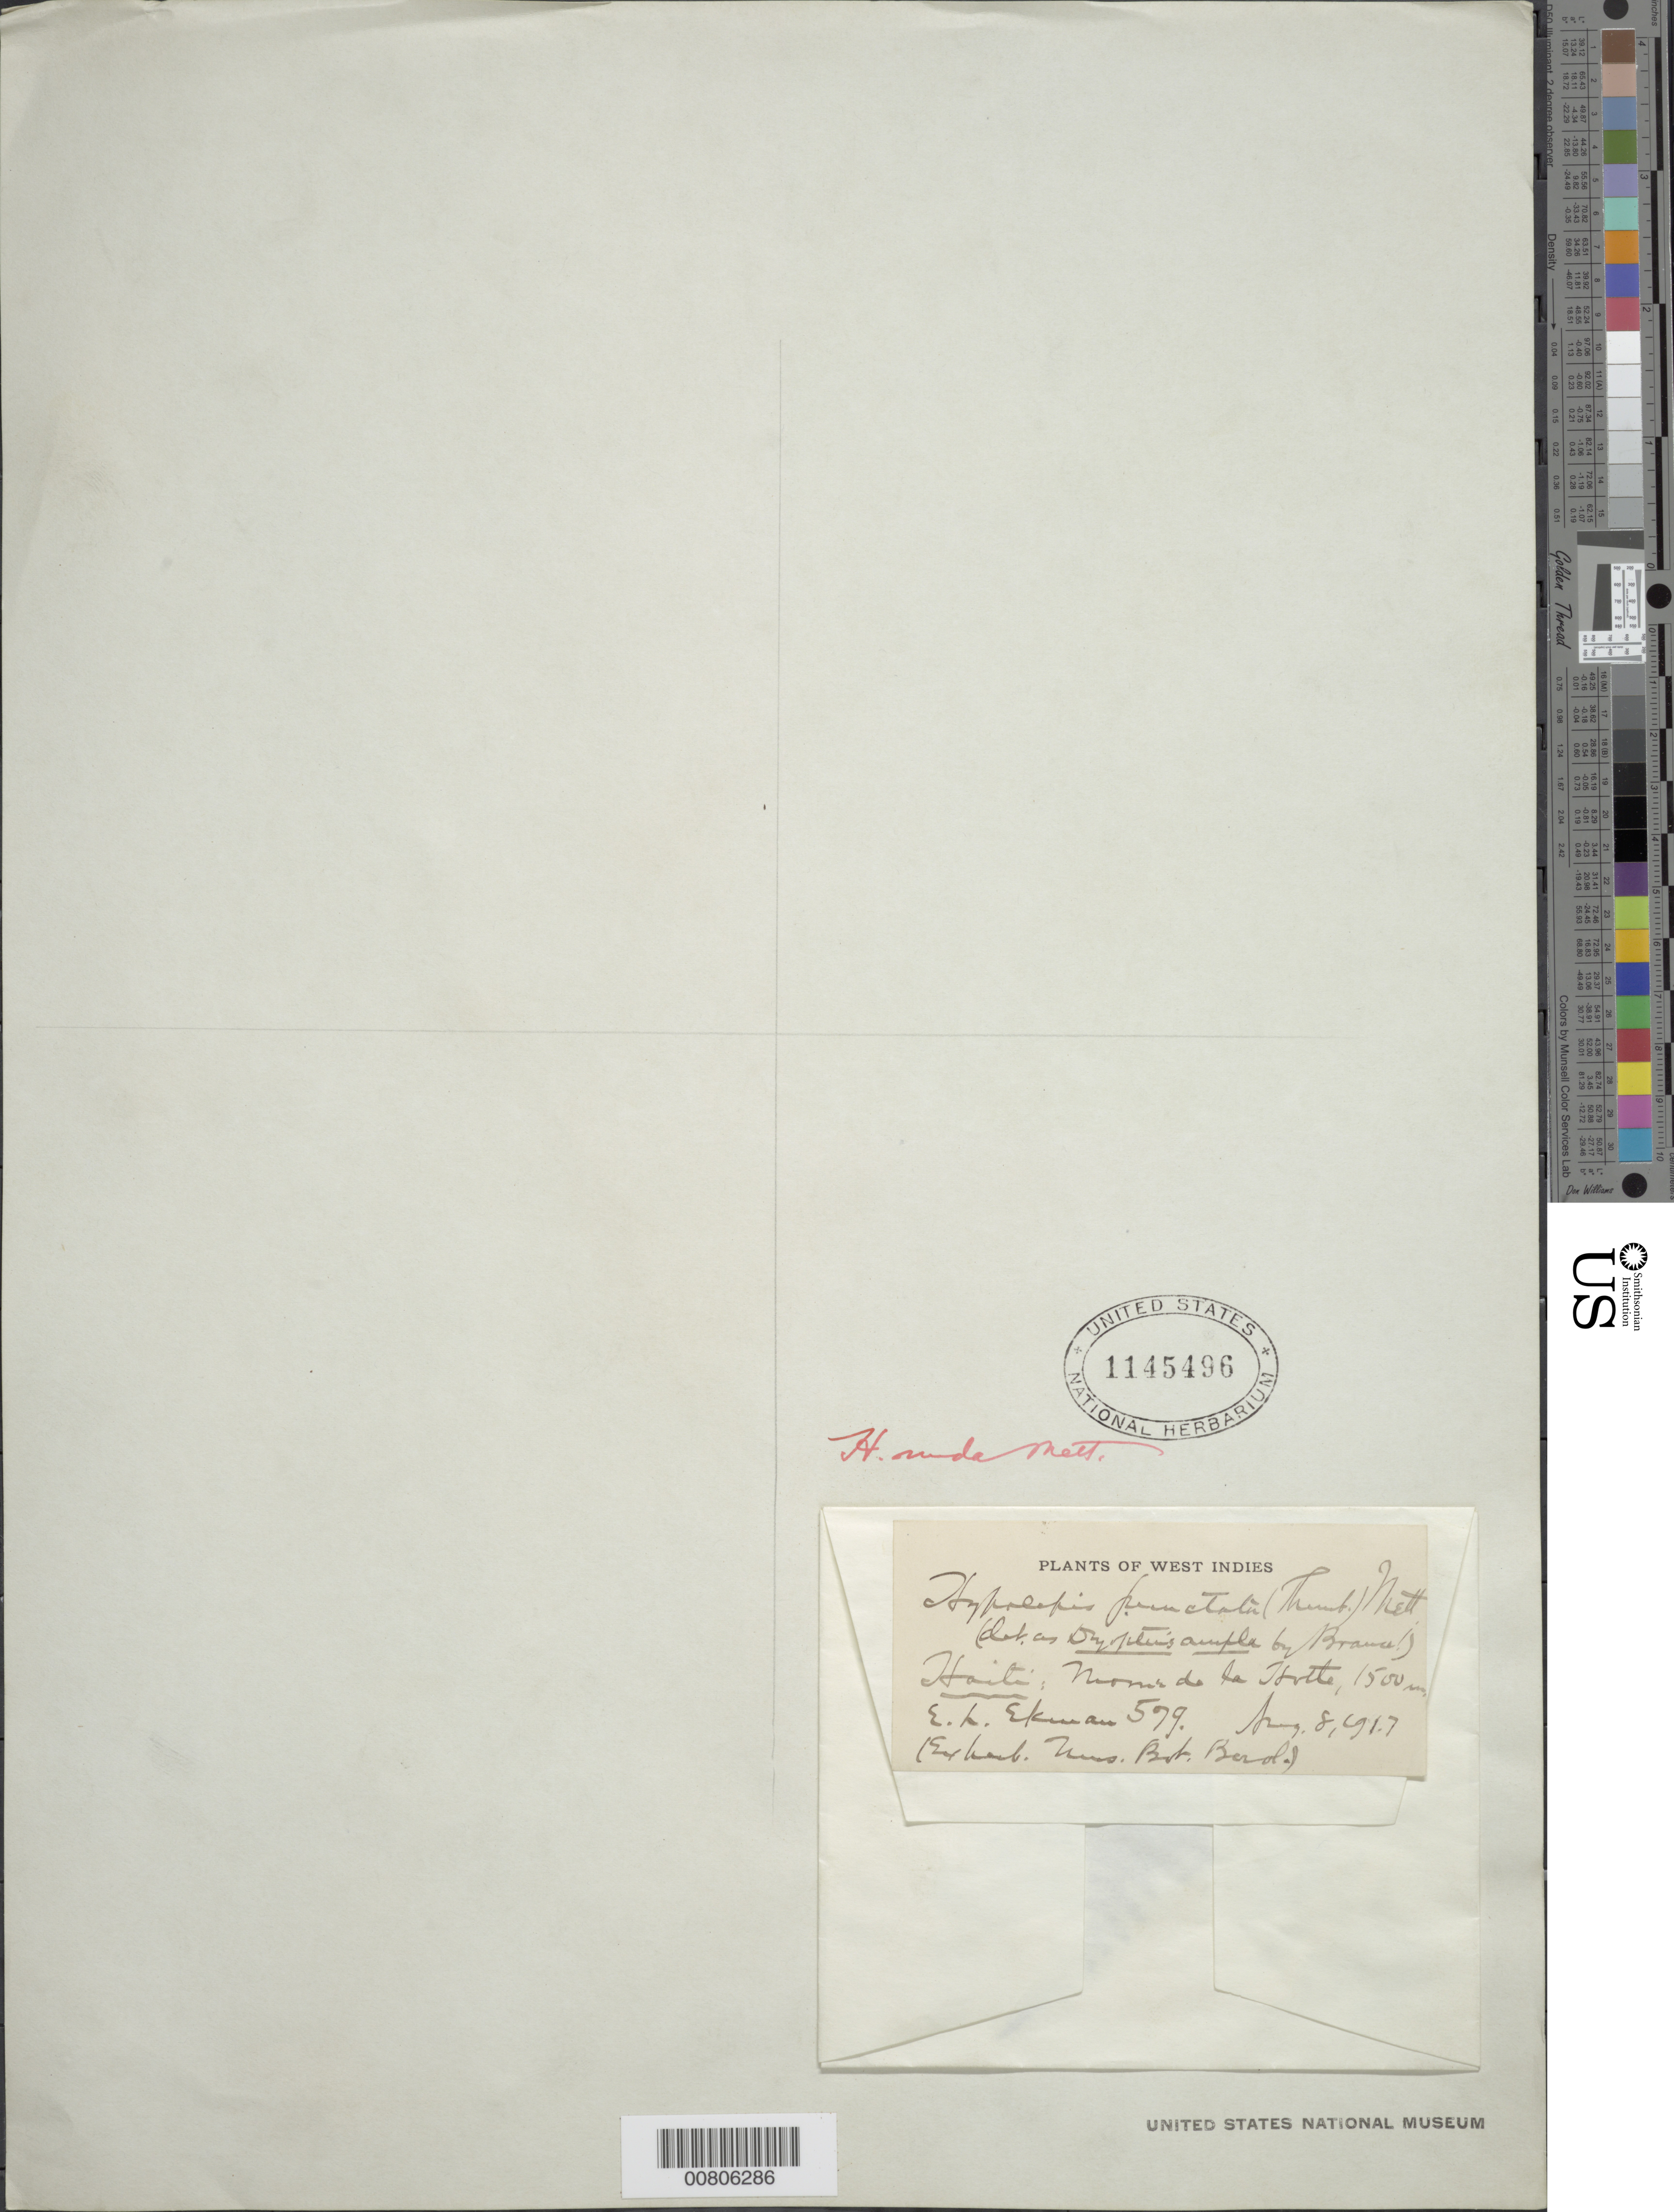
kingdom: Plantae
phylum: Tracheophyta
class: Polypodiopsida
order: Polypodiales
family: Dennstaedtiaceae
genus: Hypolepis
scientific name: Hypolepis nuda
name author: Mett. ex Kuhn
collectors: E. L. Ekman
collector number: H 579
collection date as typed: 08 Aug 1917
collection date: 1917-08-08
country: Haiti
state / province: Sud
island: Hispaniola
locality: Morne de la Hotte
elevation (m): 1500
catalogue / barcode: US 1145496